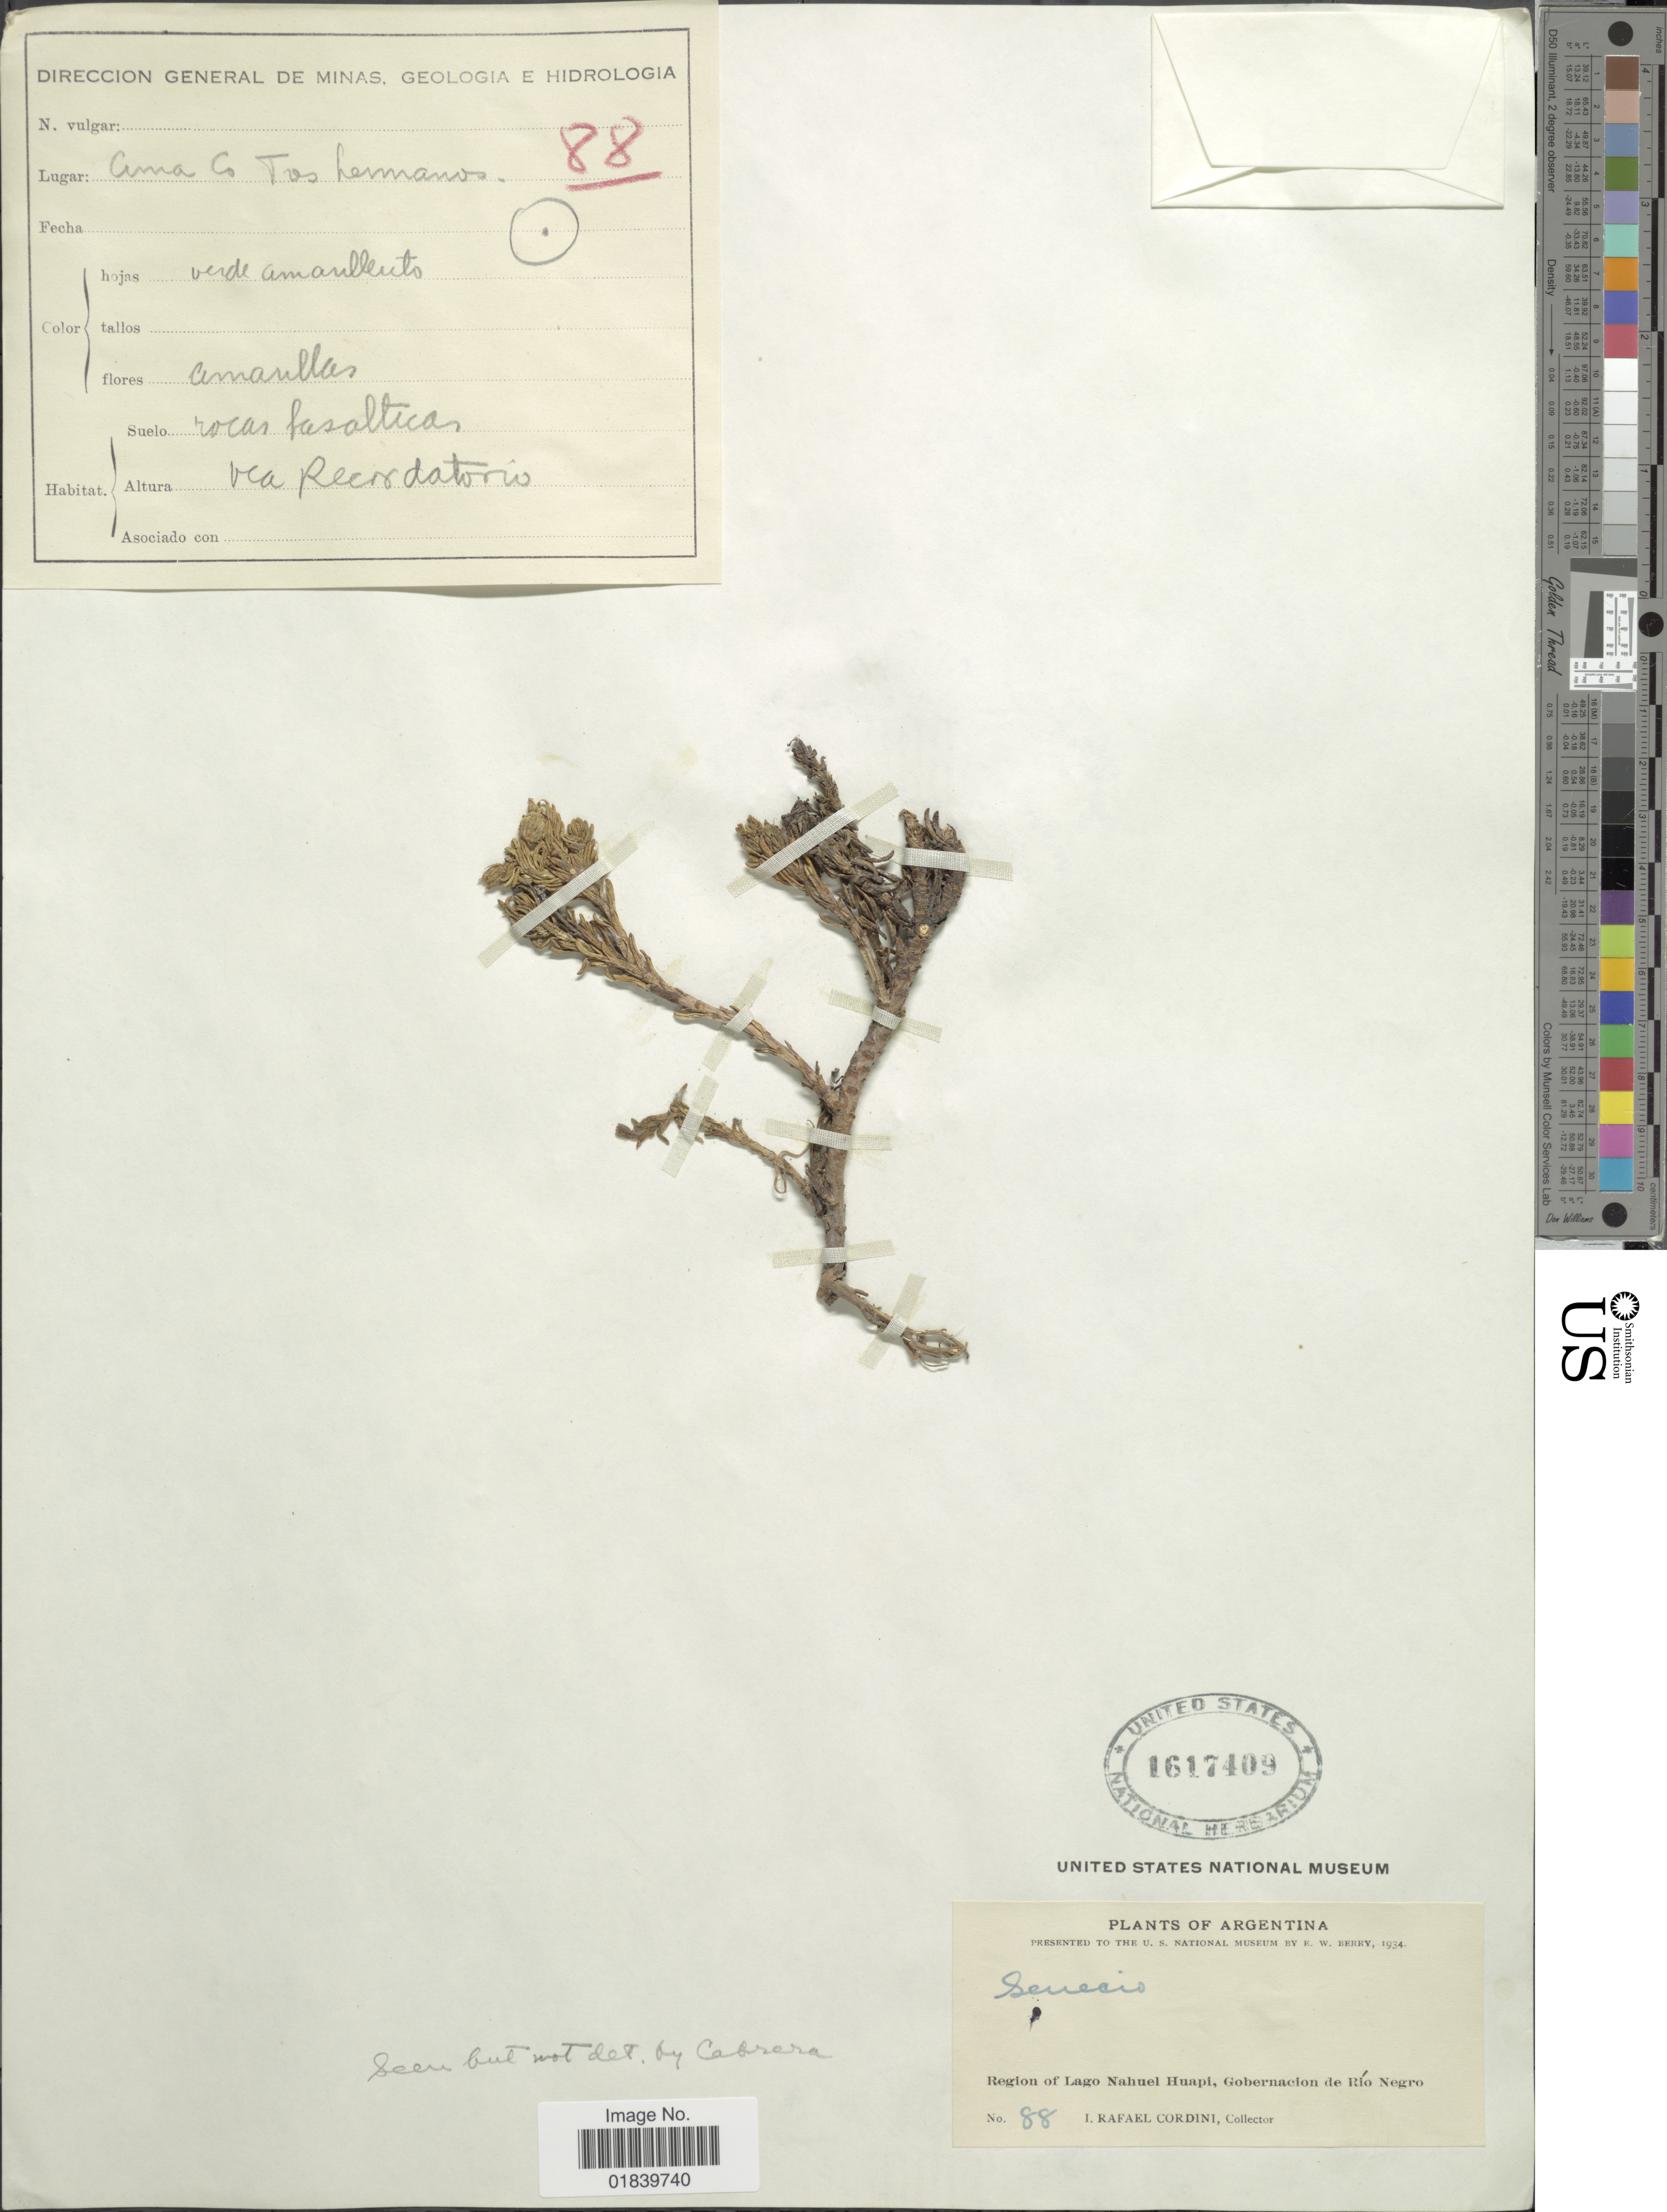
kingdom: Plantae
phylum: Tracheophyta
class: Magnoliopsida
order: Asterales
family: Asteraceae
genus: Senecio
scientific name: Senecio sp.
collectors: I. Cordini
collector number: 88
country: Argentina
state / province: Rio Negro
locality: Region of Lago Nahuel Huapi, Gobernacion de Rio Negro.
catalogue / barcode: US 1617409